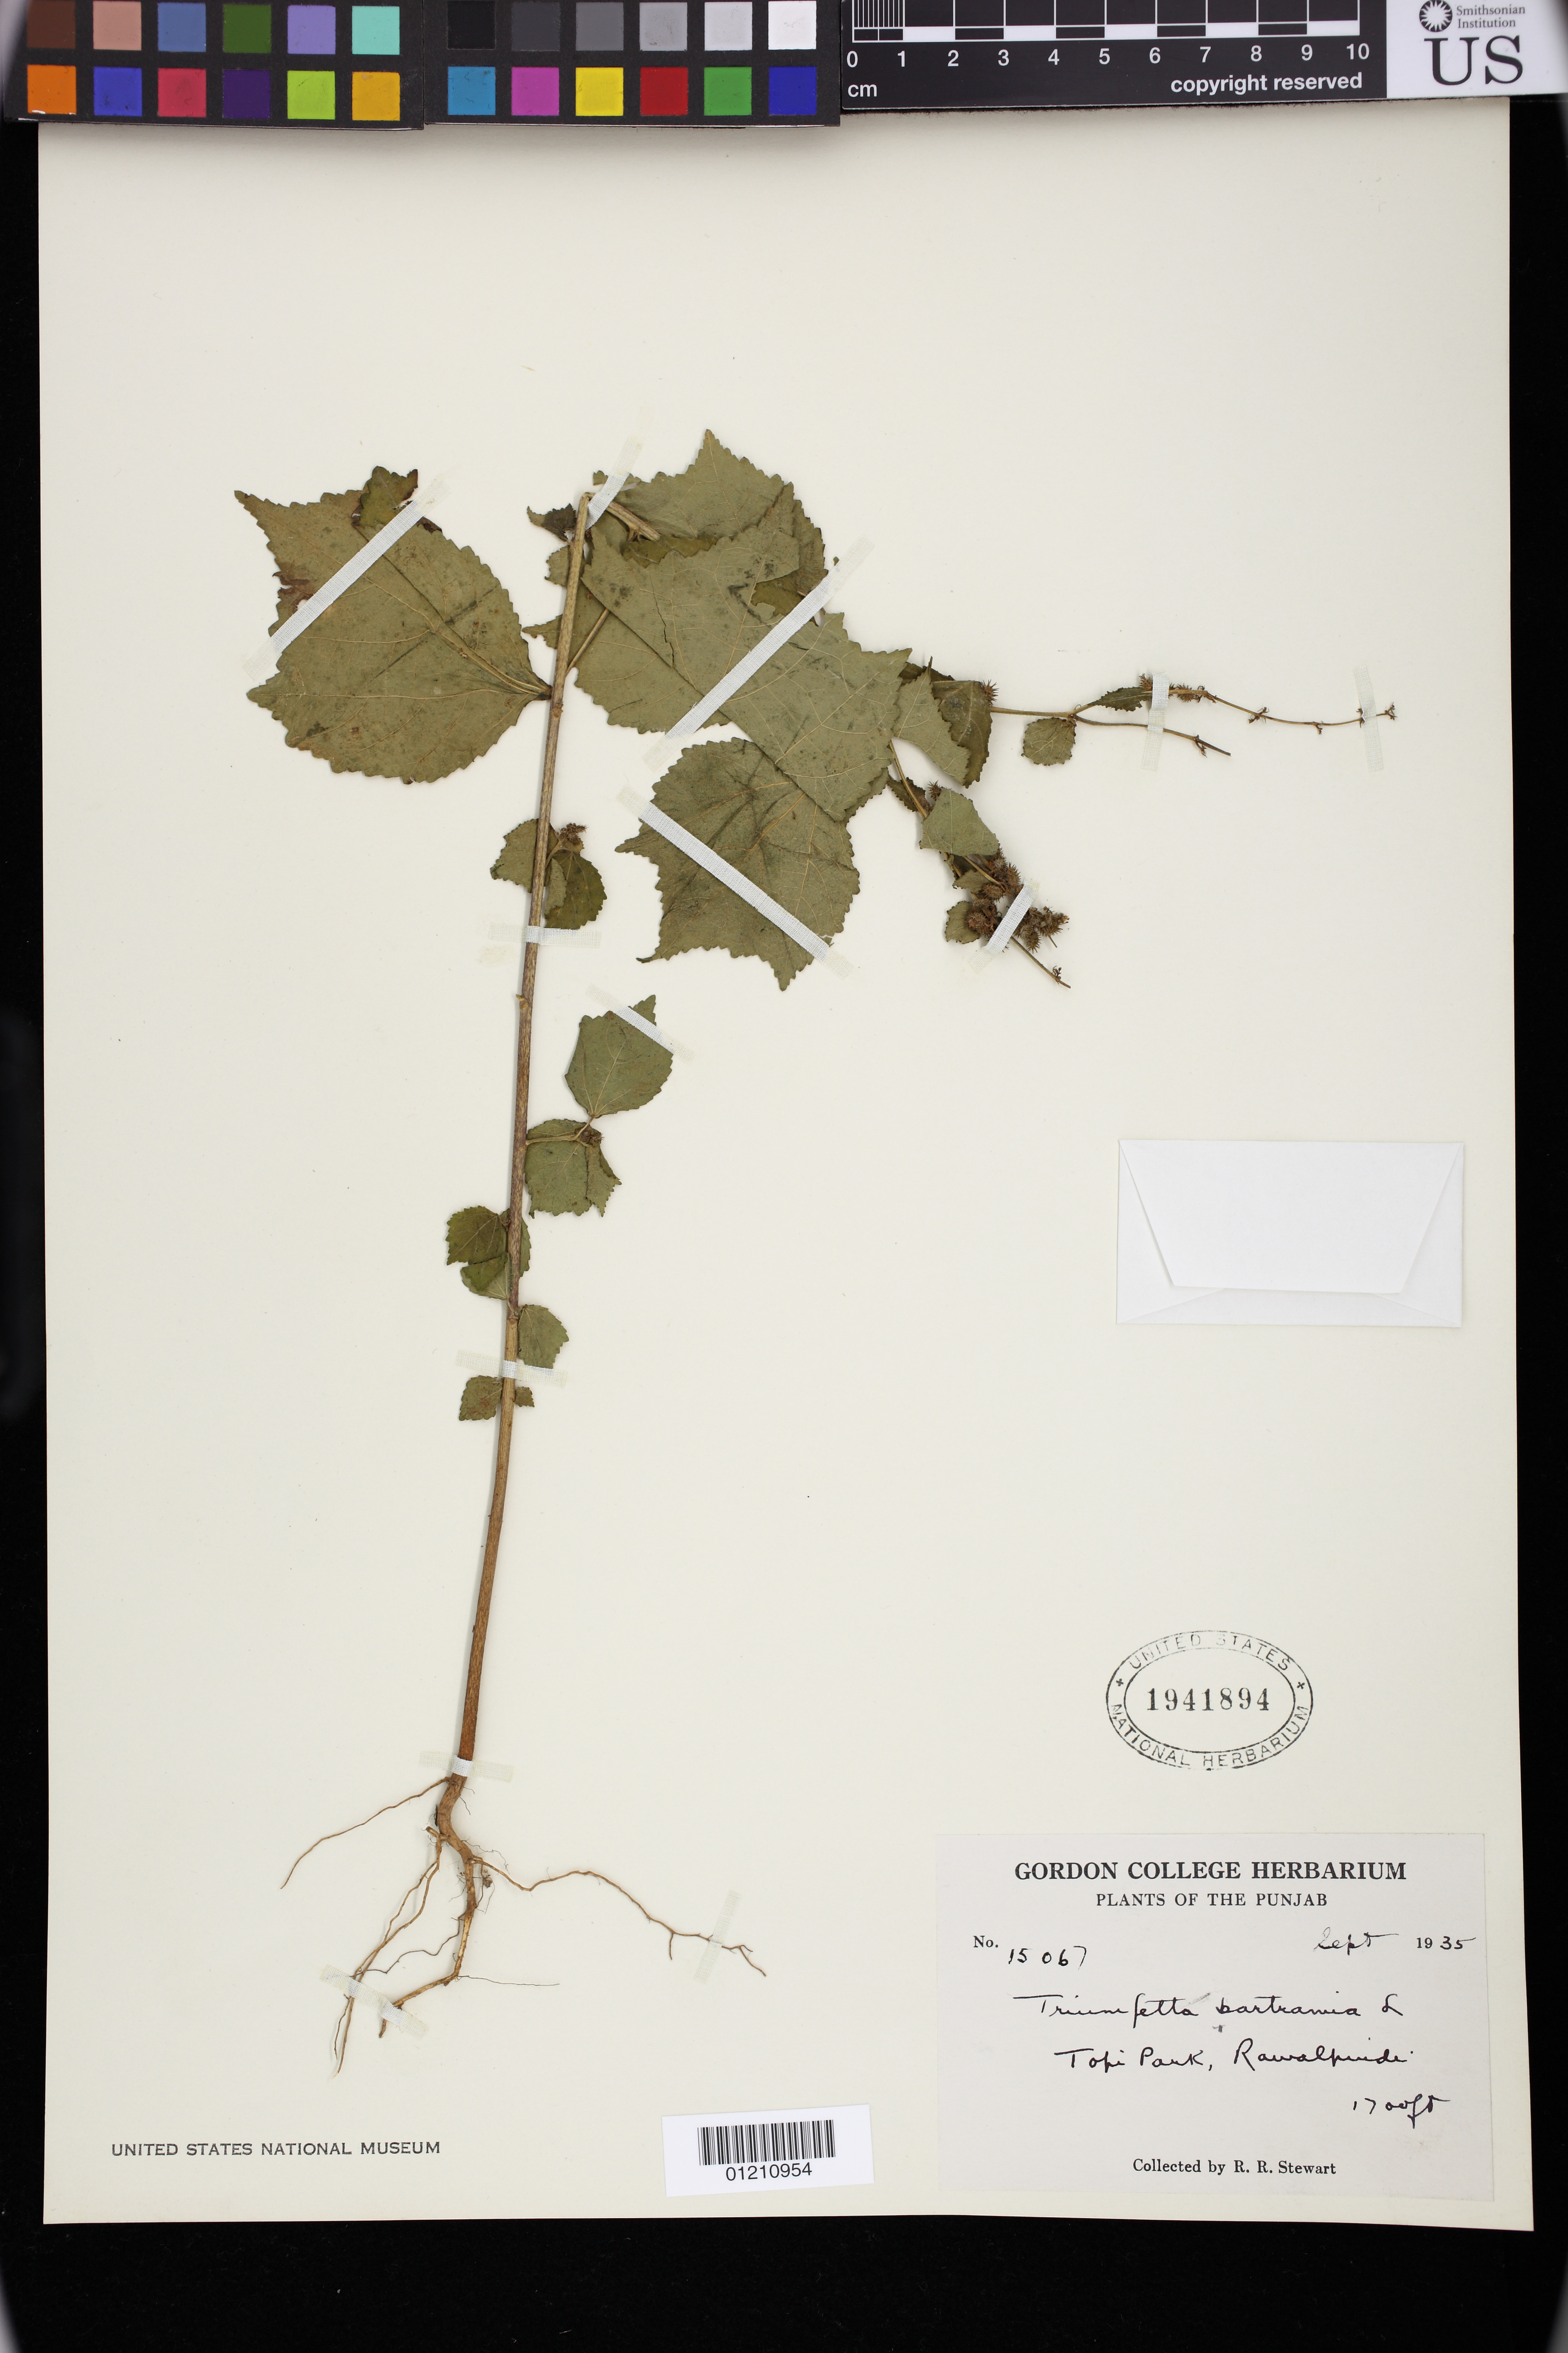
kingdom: Plantae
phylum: Tracheophyta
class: Magnoliopsida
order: Malvales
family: Malvaceae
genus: Triumfetta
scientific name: Triumfetta rhomboidea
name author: Jacq.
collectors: R. R. Stewart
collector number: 15067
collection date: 1935-09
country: Pakistan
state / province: Punjab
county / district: Rawalpindi District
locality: Topi Park, Rawalpindi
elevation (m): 518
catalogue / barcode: US 1941894